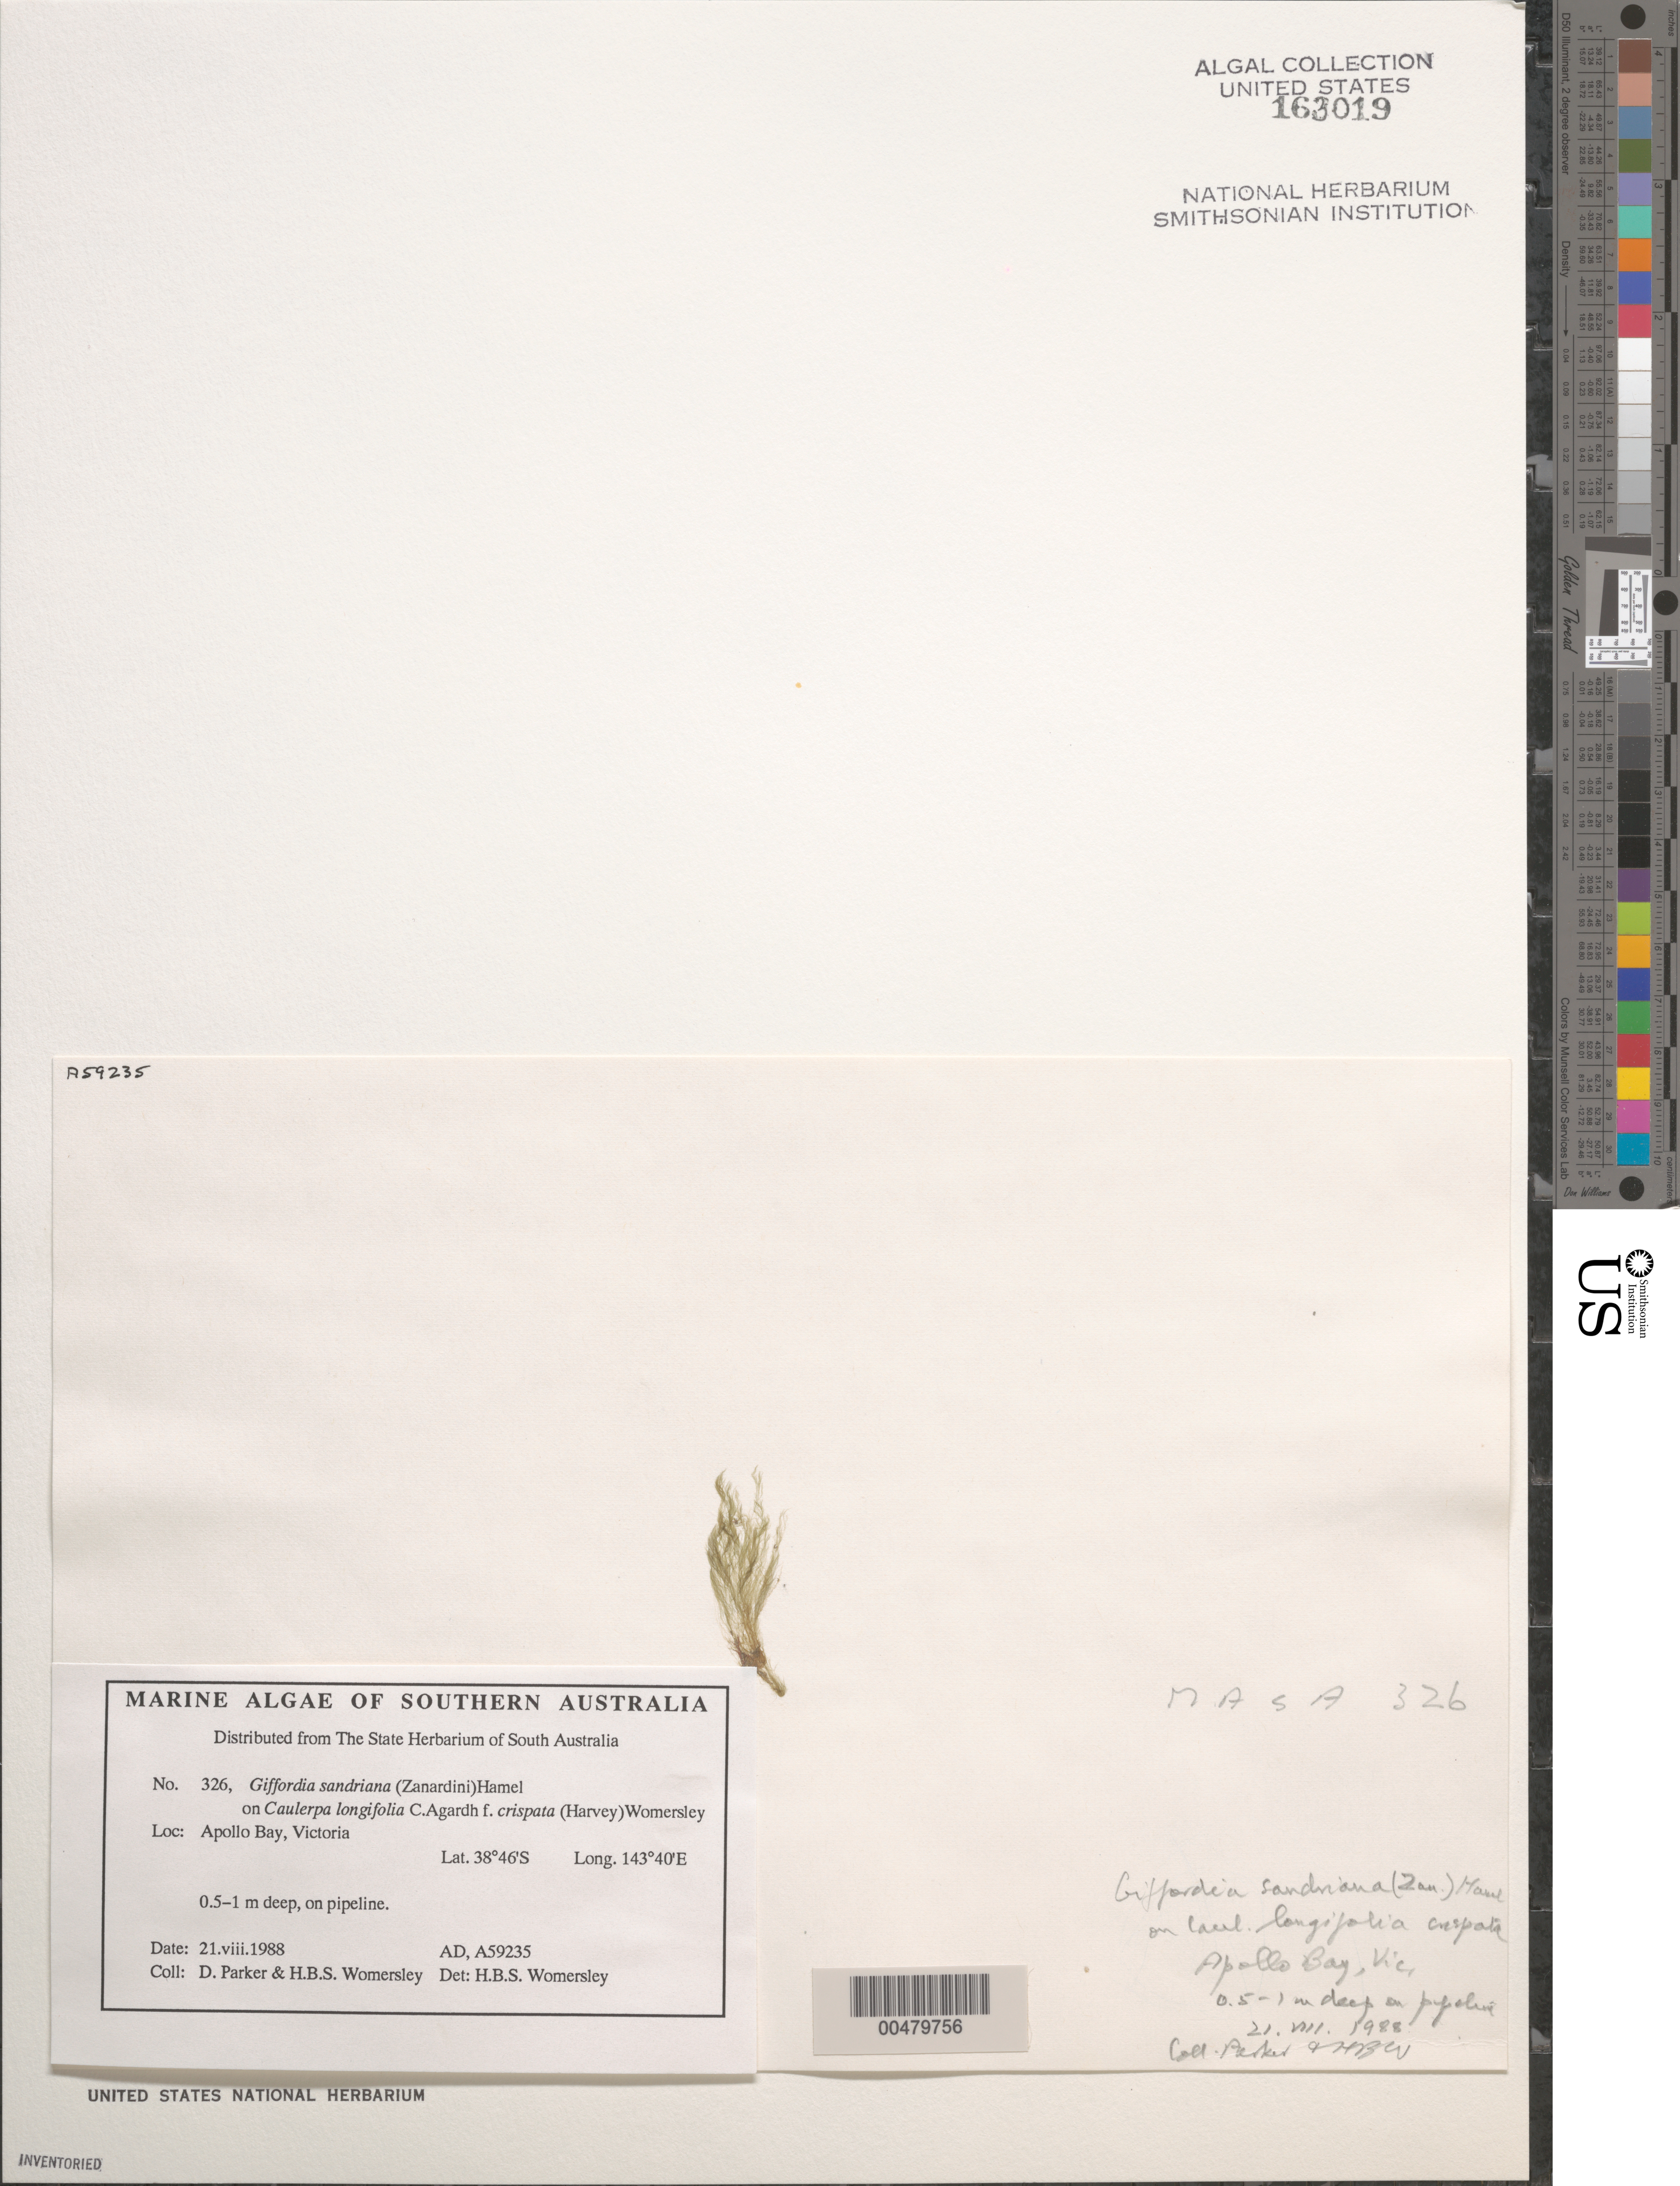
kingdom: Chromista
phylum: Ochrophyta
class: Phaeophyceae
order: Ectocarpales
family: Acinetosporaceae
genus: Hincksia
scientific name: Hincksia sandriana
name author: (Zanardini) P.C. Silva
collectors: D. Parker & H. B. S. Womersley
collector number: Ad A59235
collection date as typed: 21 Aug 1988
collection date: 1988-08-21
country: Australia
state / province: Victoria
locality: Apollo bay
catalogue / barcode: US 163019